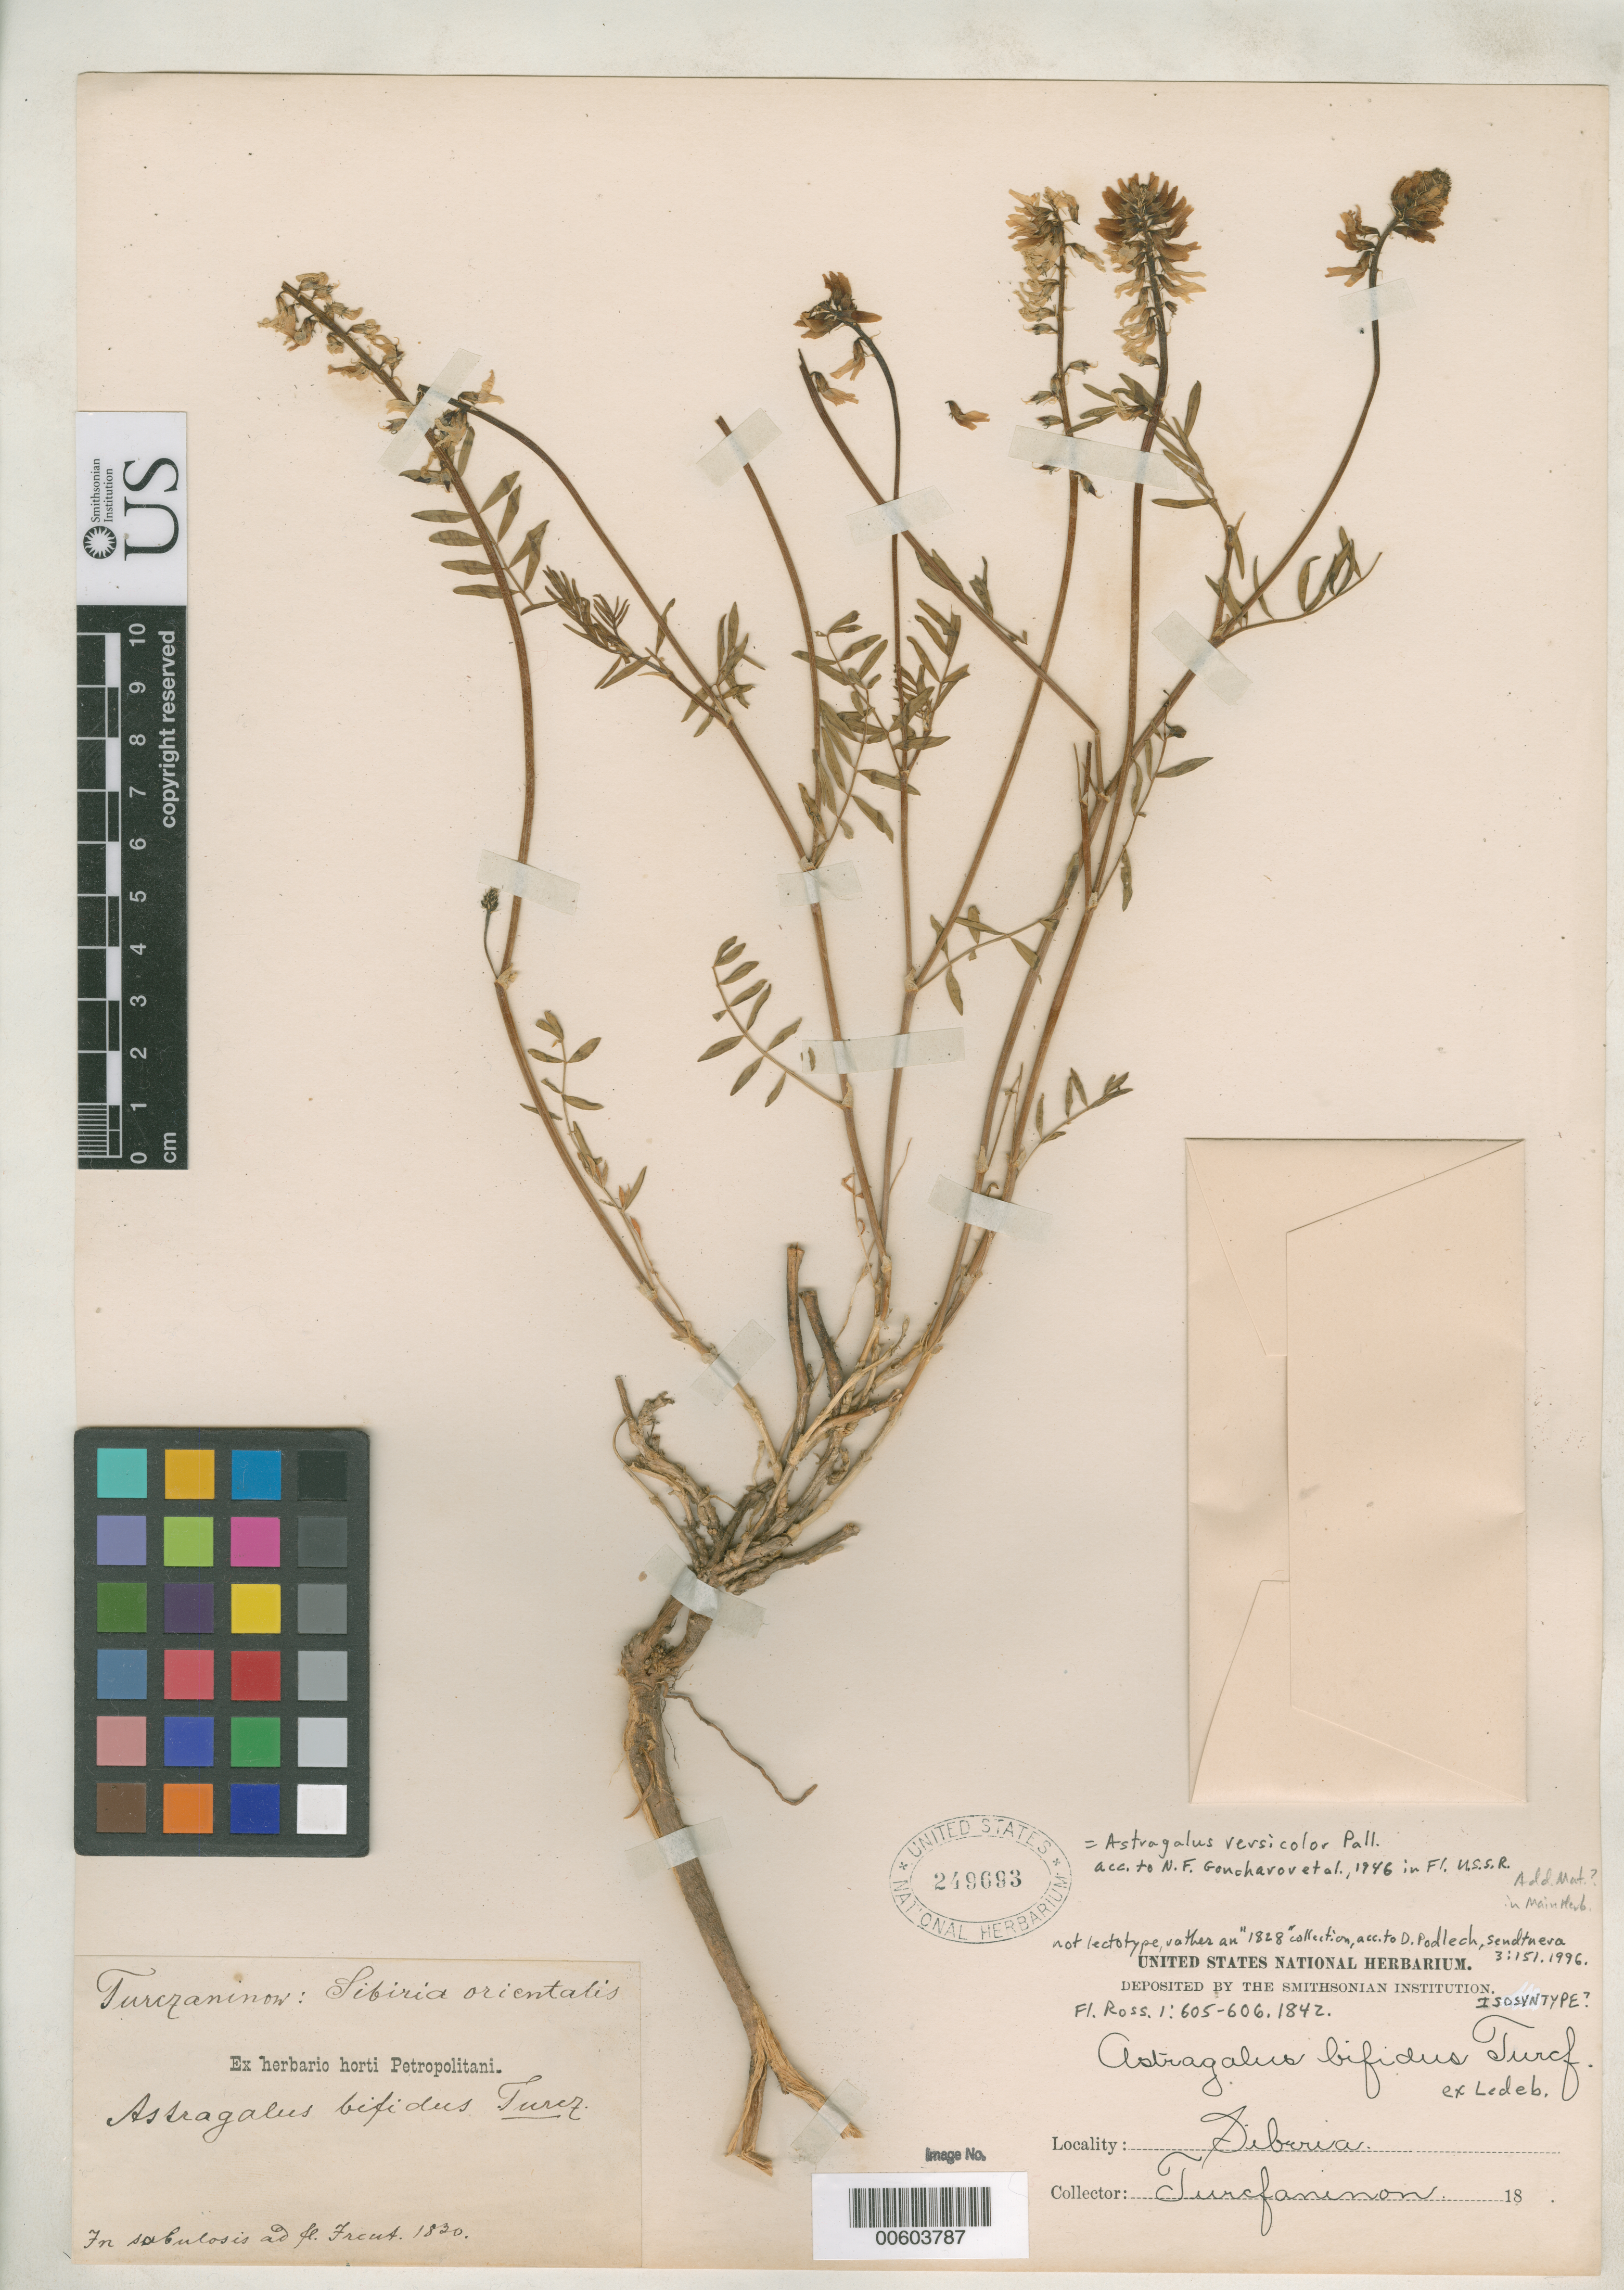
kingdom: Plantae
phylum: Tracheophyta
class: Magnoliopsida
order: Fabales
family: Fabaceae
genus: Astragalus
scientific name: Astragalus bifidus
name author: Turcz. ex Ledeb.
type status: Possible Isosyntype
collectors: P. Turczaninov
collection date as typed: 1830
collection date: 1830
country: Russian Federation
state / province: Irkutsk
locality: Sibiria orientalis, In sabulosis ad fl. Ircut.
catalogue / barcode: US 249693